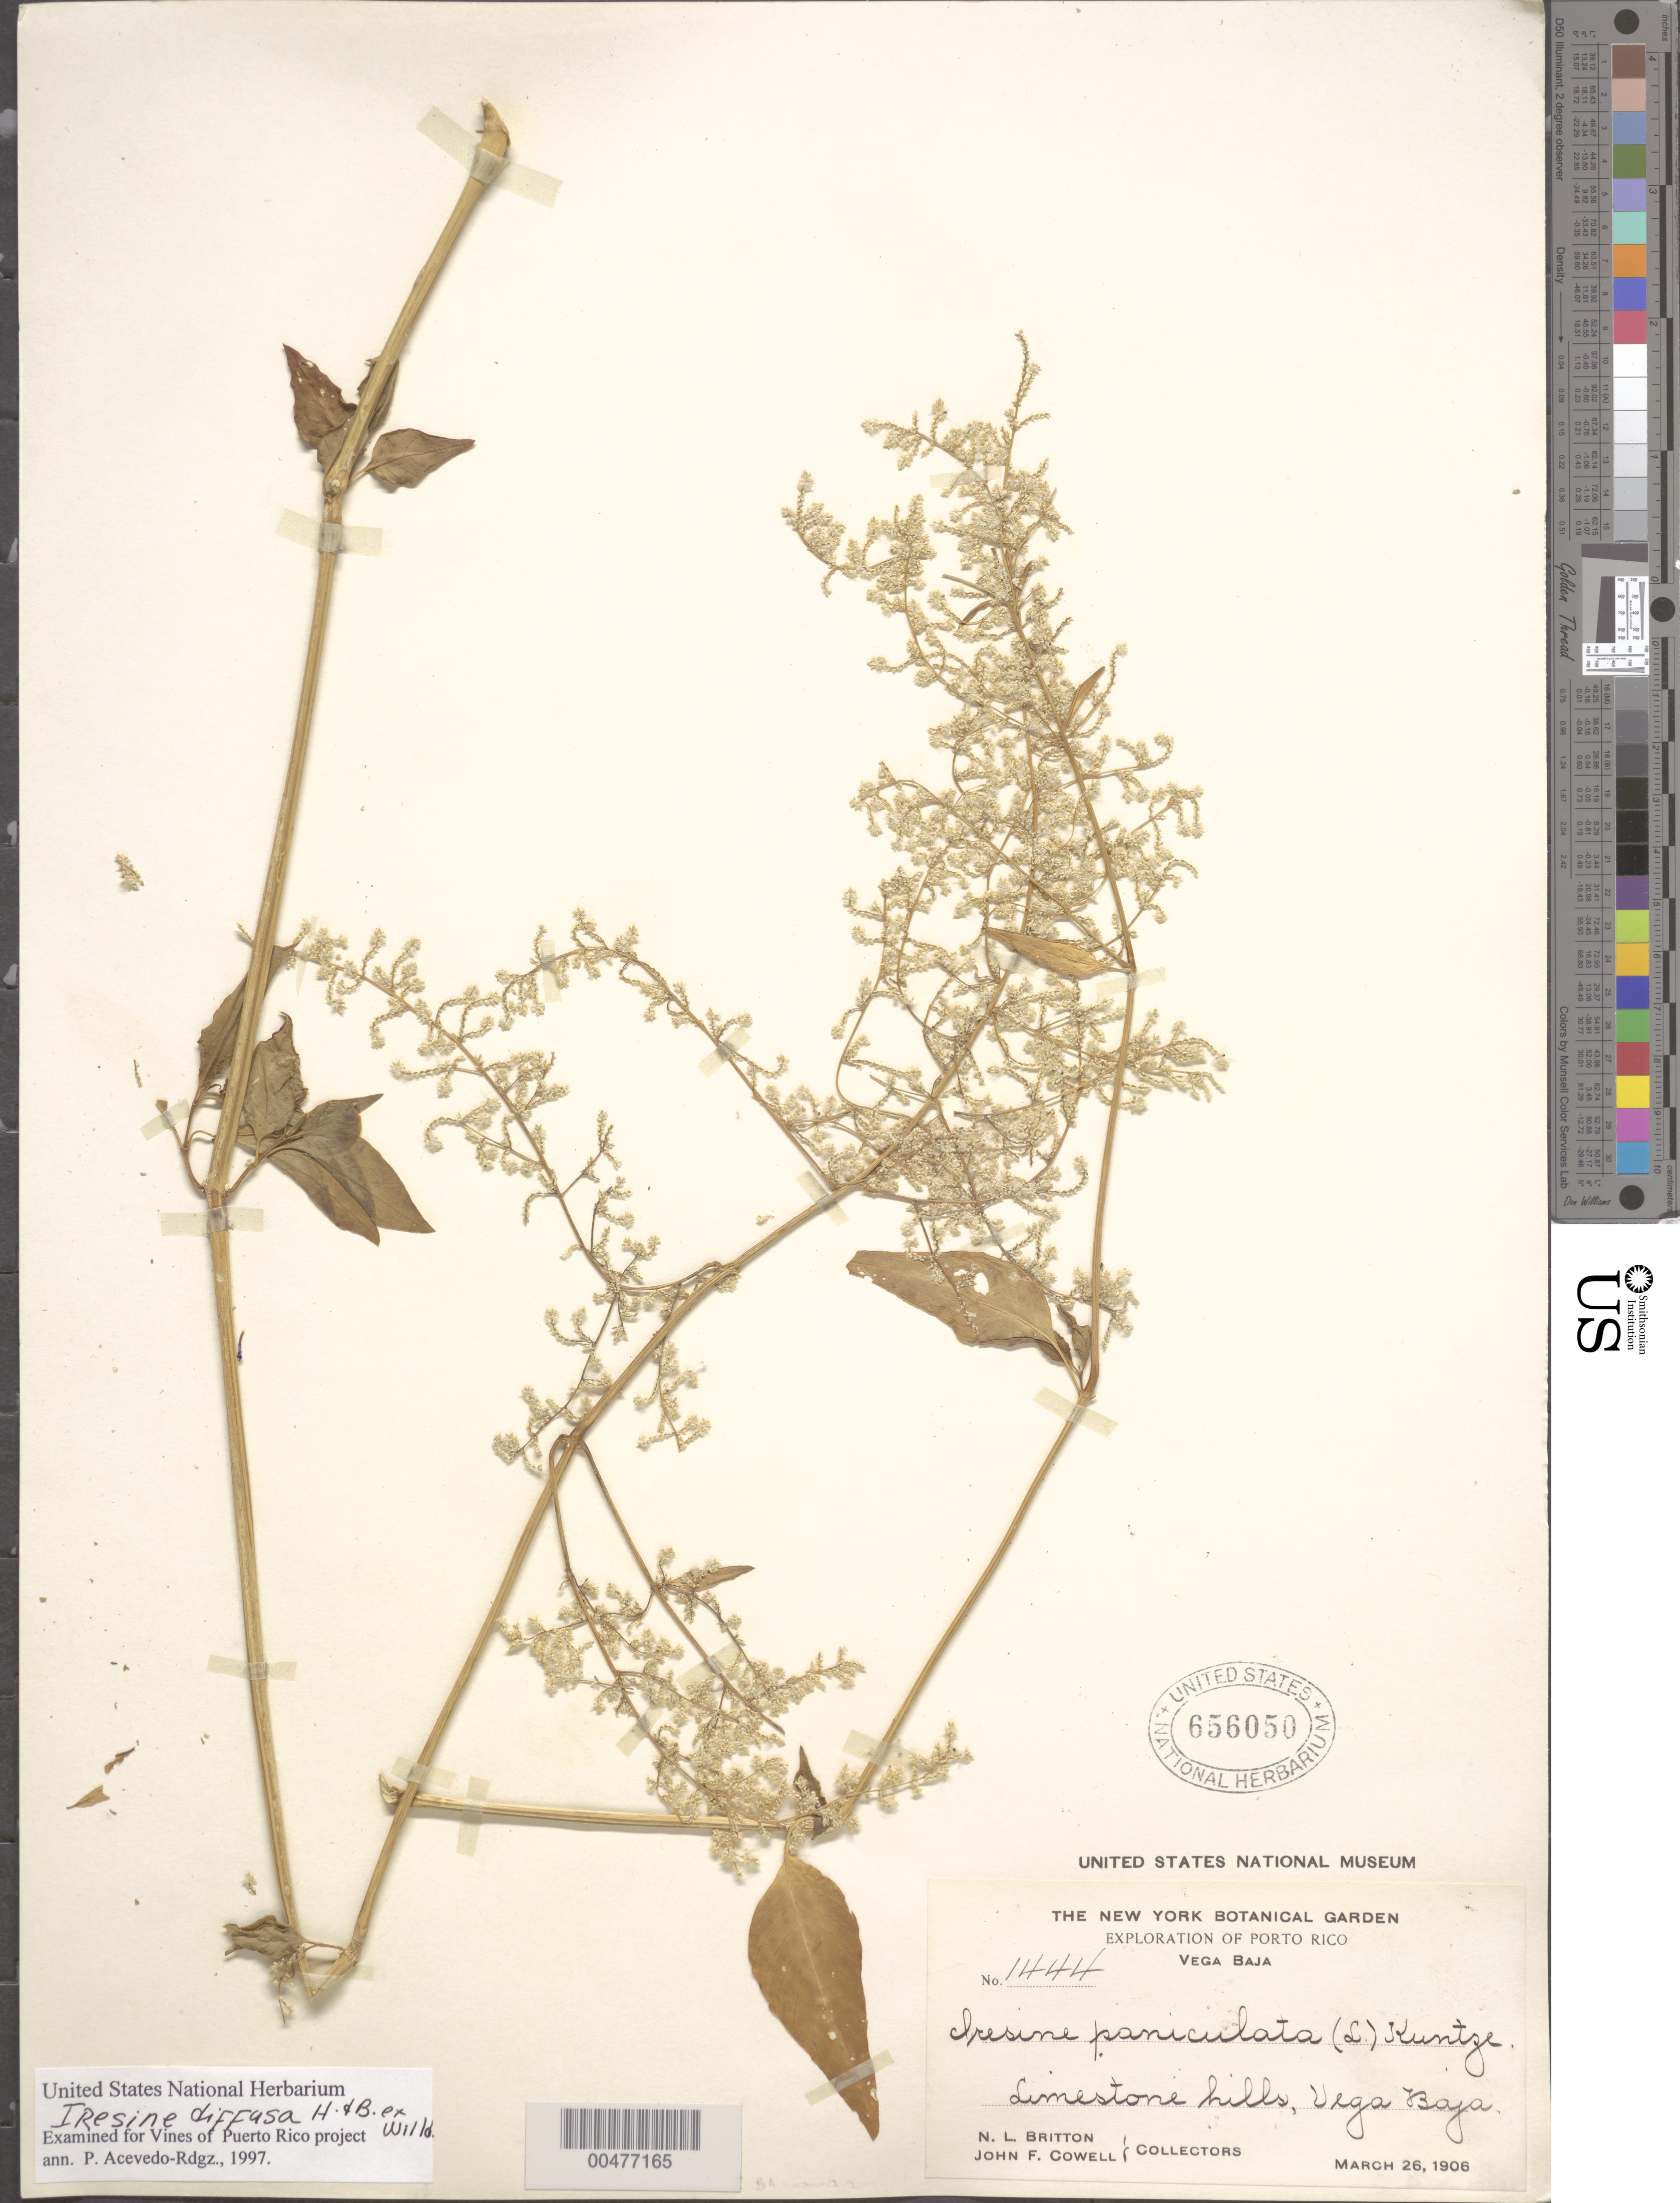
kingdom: Plantae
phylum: Tracheophyta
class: Magnoliopsida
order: Caryophyllales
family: Amaranthaceae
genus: Iresine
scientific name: Iresine diffusa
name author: Humb. & Bonpl. ex Willd.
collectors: N. Britton & J. F. Cowell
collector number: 1444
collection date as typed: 26 Mar 1906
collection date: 1906-03-26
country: Puerto Rico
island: Greater Antilles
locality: Vega Baja. Limestone hills.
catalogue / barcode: US 656050